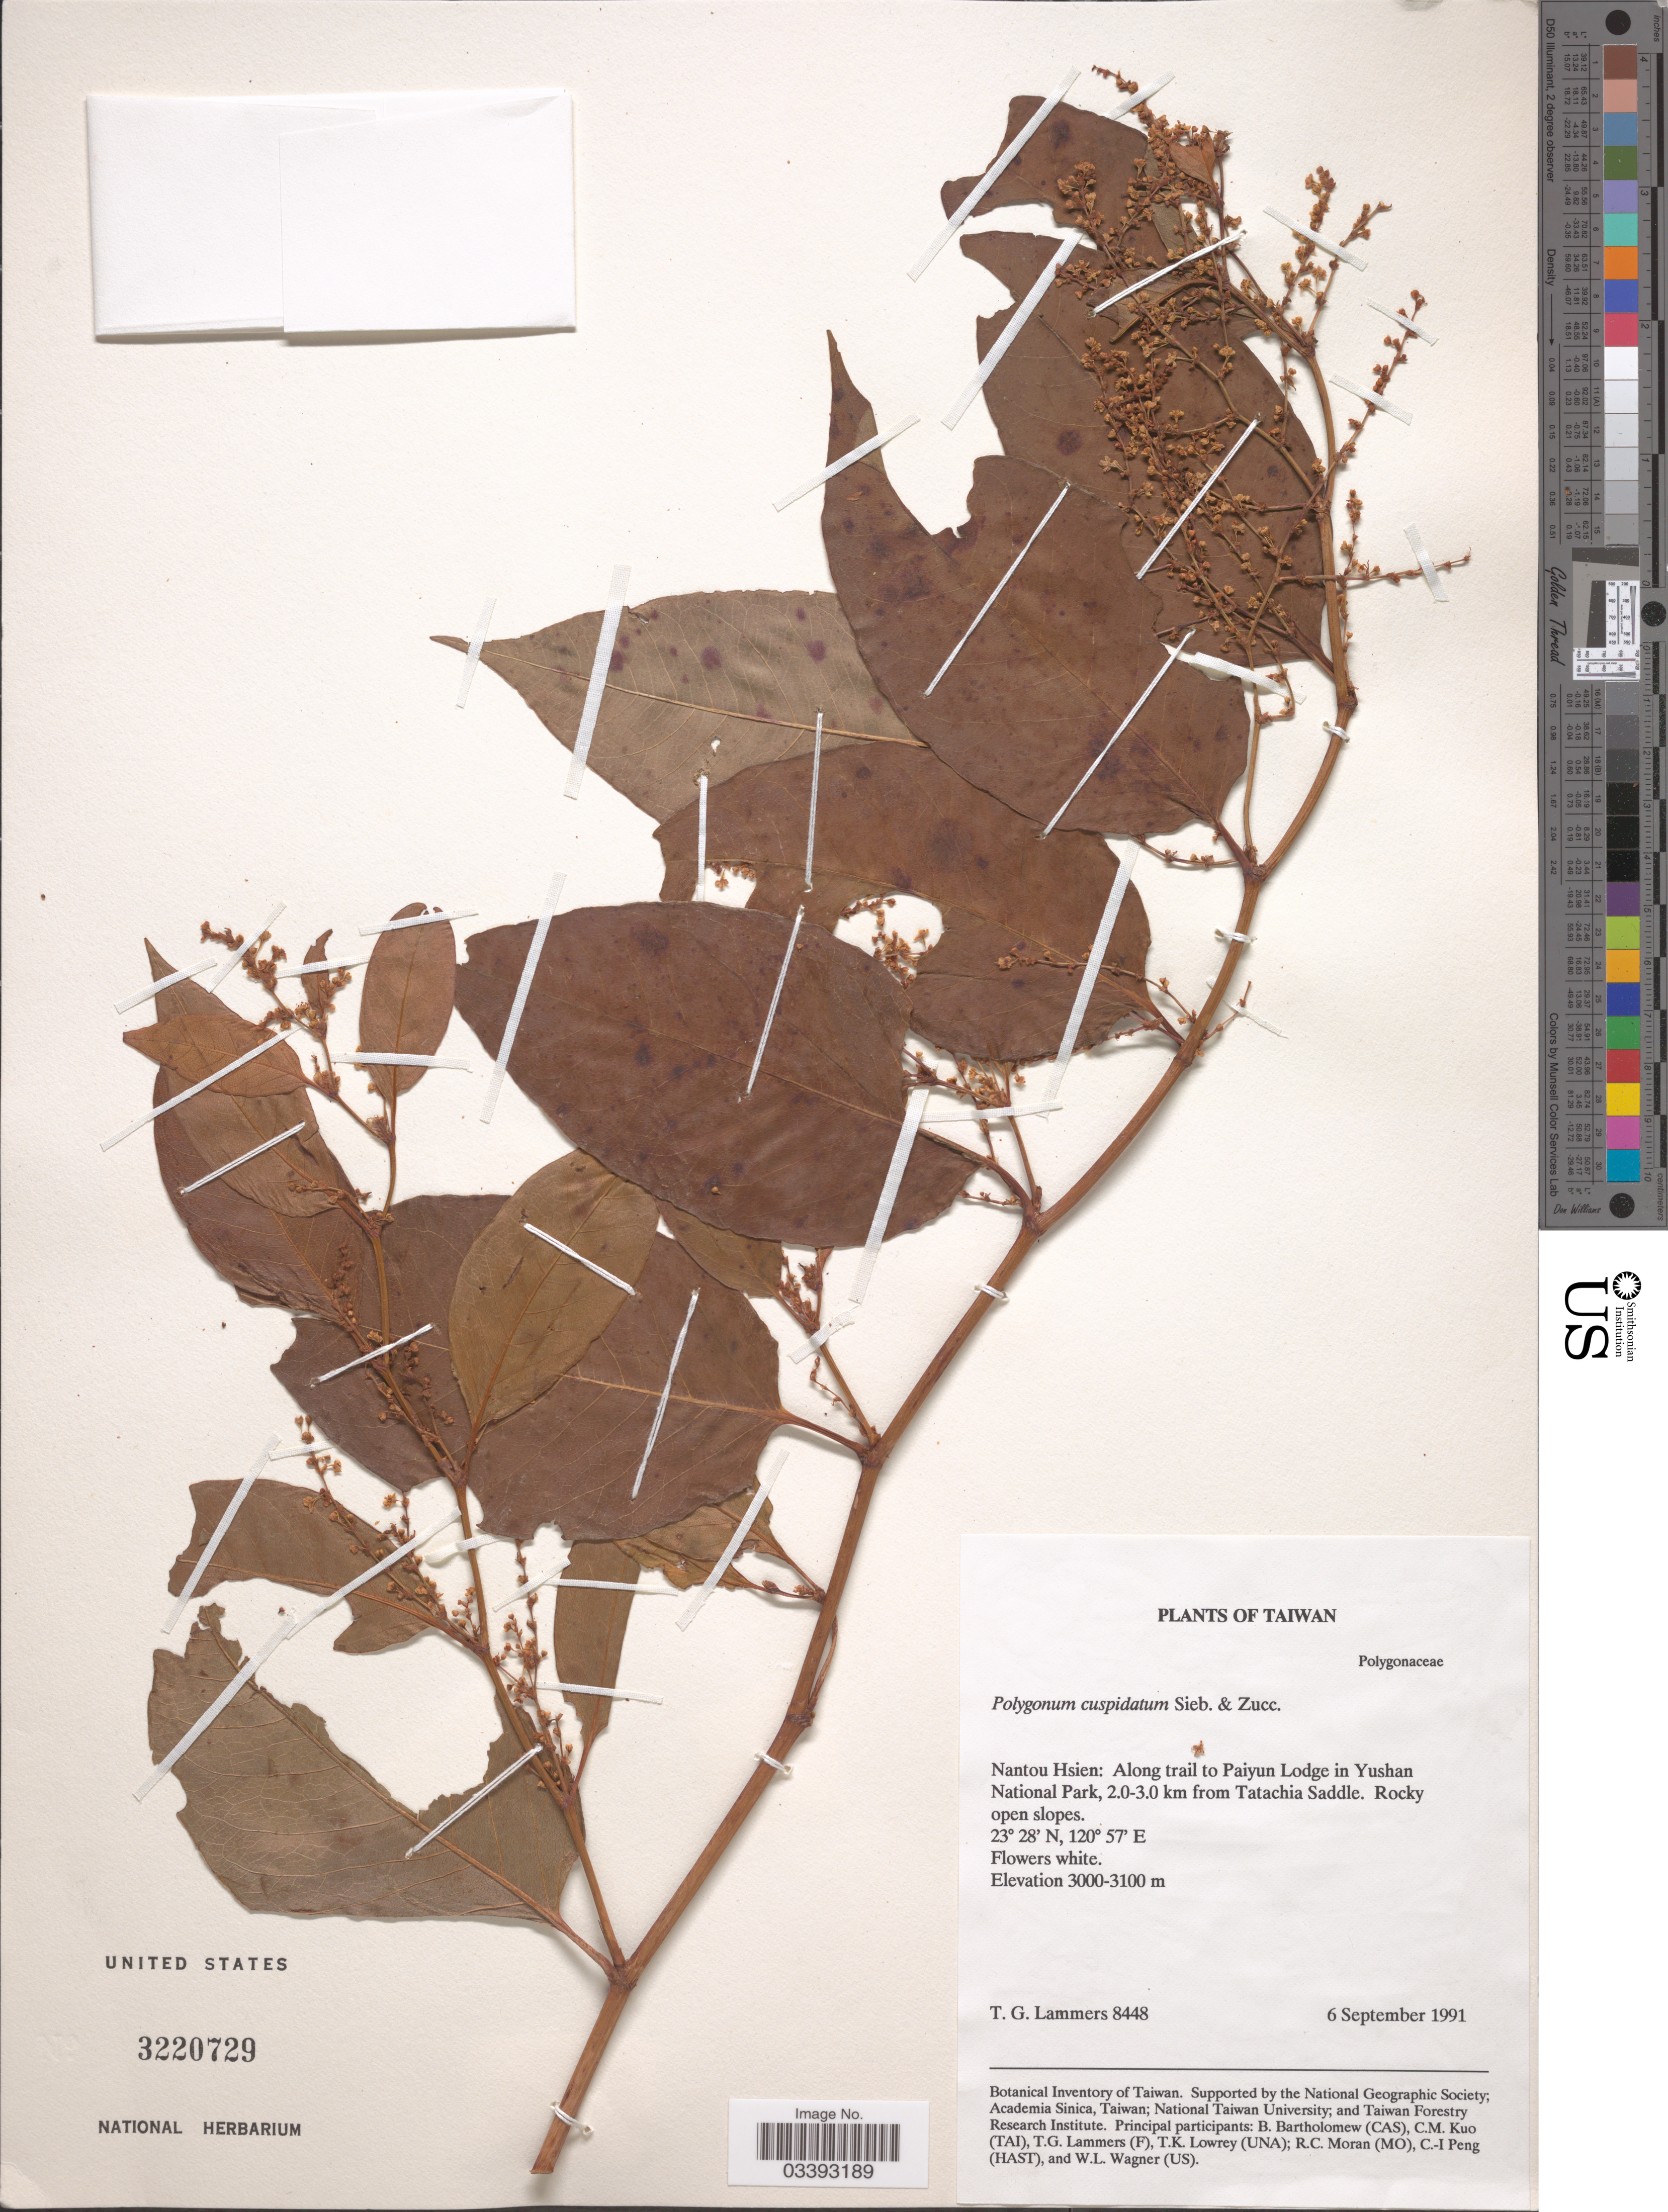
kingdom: Plantae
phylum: Tracheophyta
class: Magnoliopsida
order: Caryophyllales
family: Polygonaceae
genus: Reynoutria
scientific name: Reynoutria japonica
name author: Houtt.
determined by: Strong, M. T., (US), Smithsonian Institution - National Museum of Natural History (UNITED STATES)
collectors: T. Lammers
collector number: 8448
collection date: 1991-09-06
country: Taiwan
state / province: Nantou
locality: Nantou Hsien: Along trail to Paiyun Lodge in Yushan National Park, 2.0-3.0 km above Tatachia Saddle.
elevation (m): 3000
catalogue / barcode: US 3220729